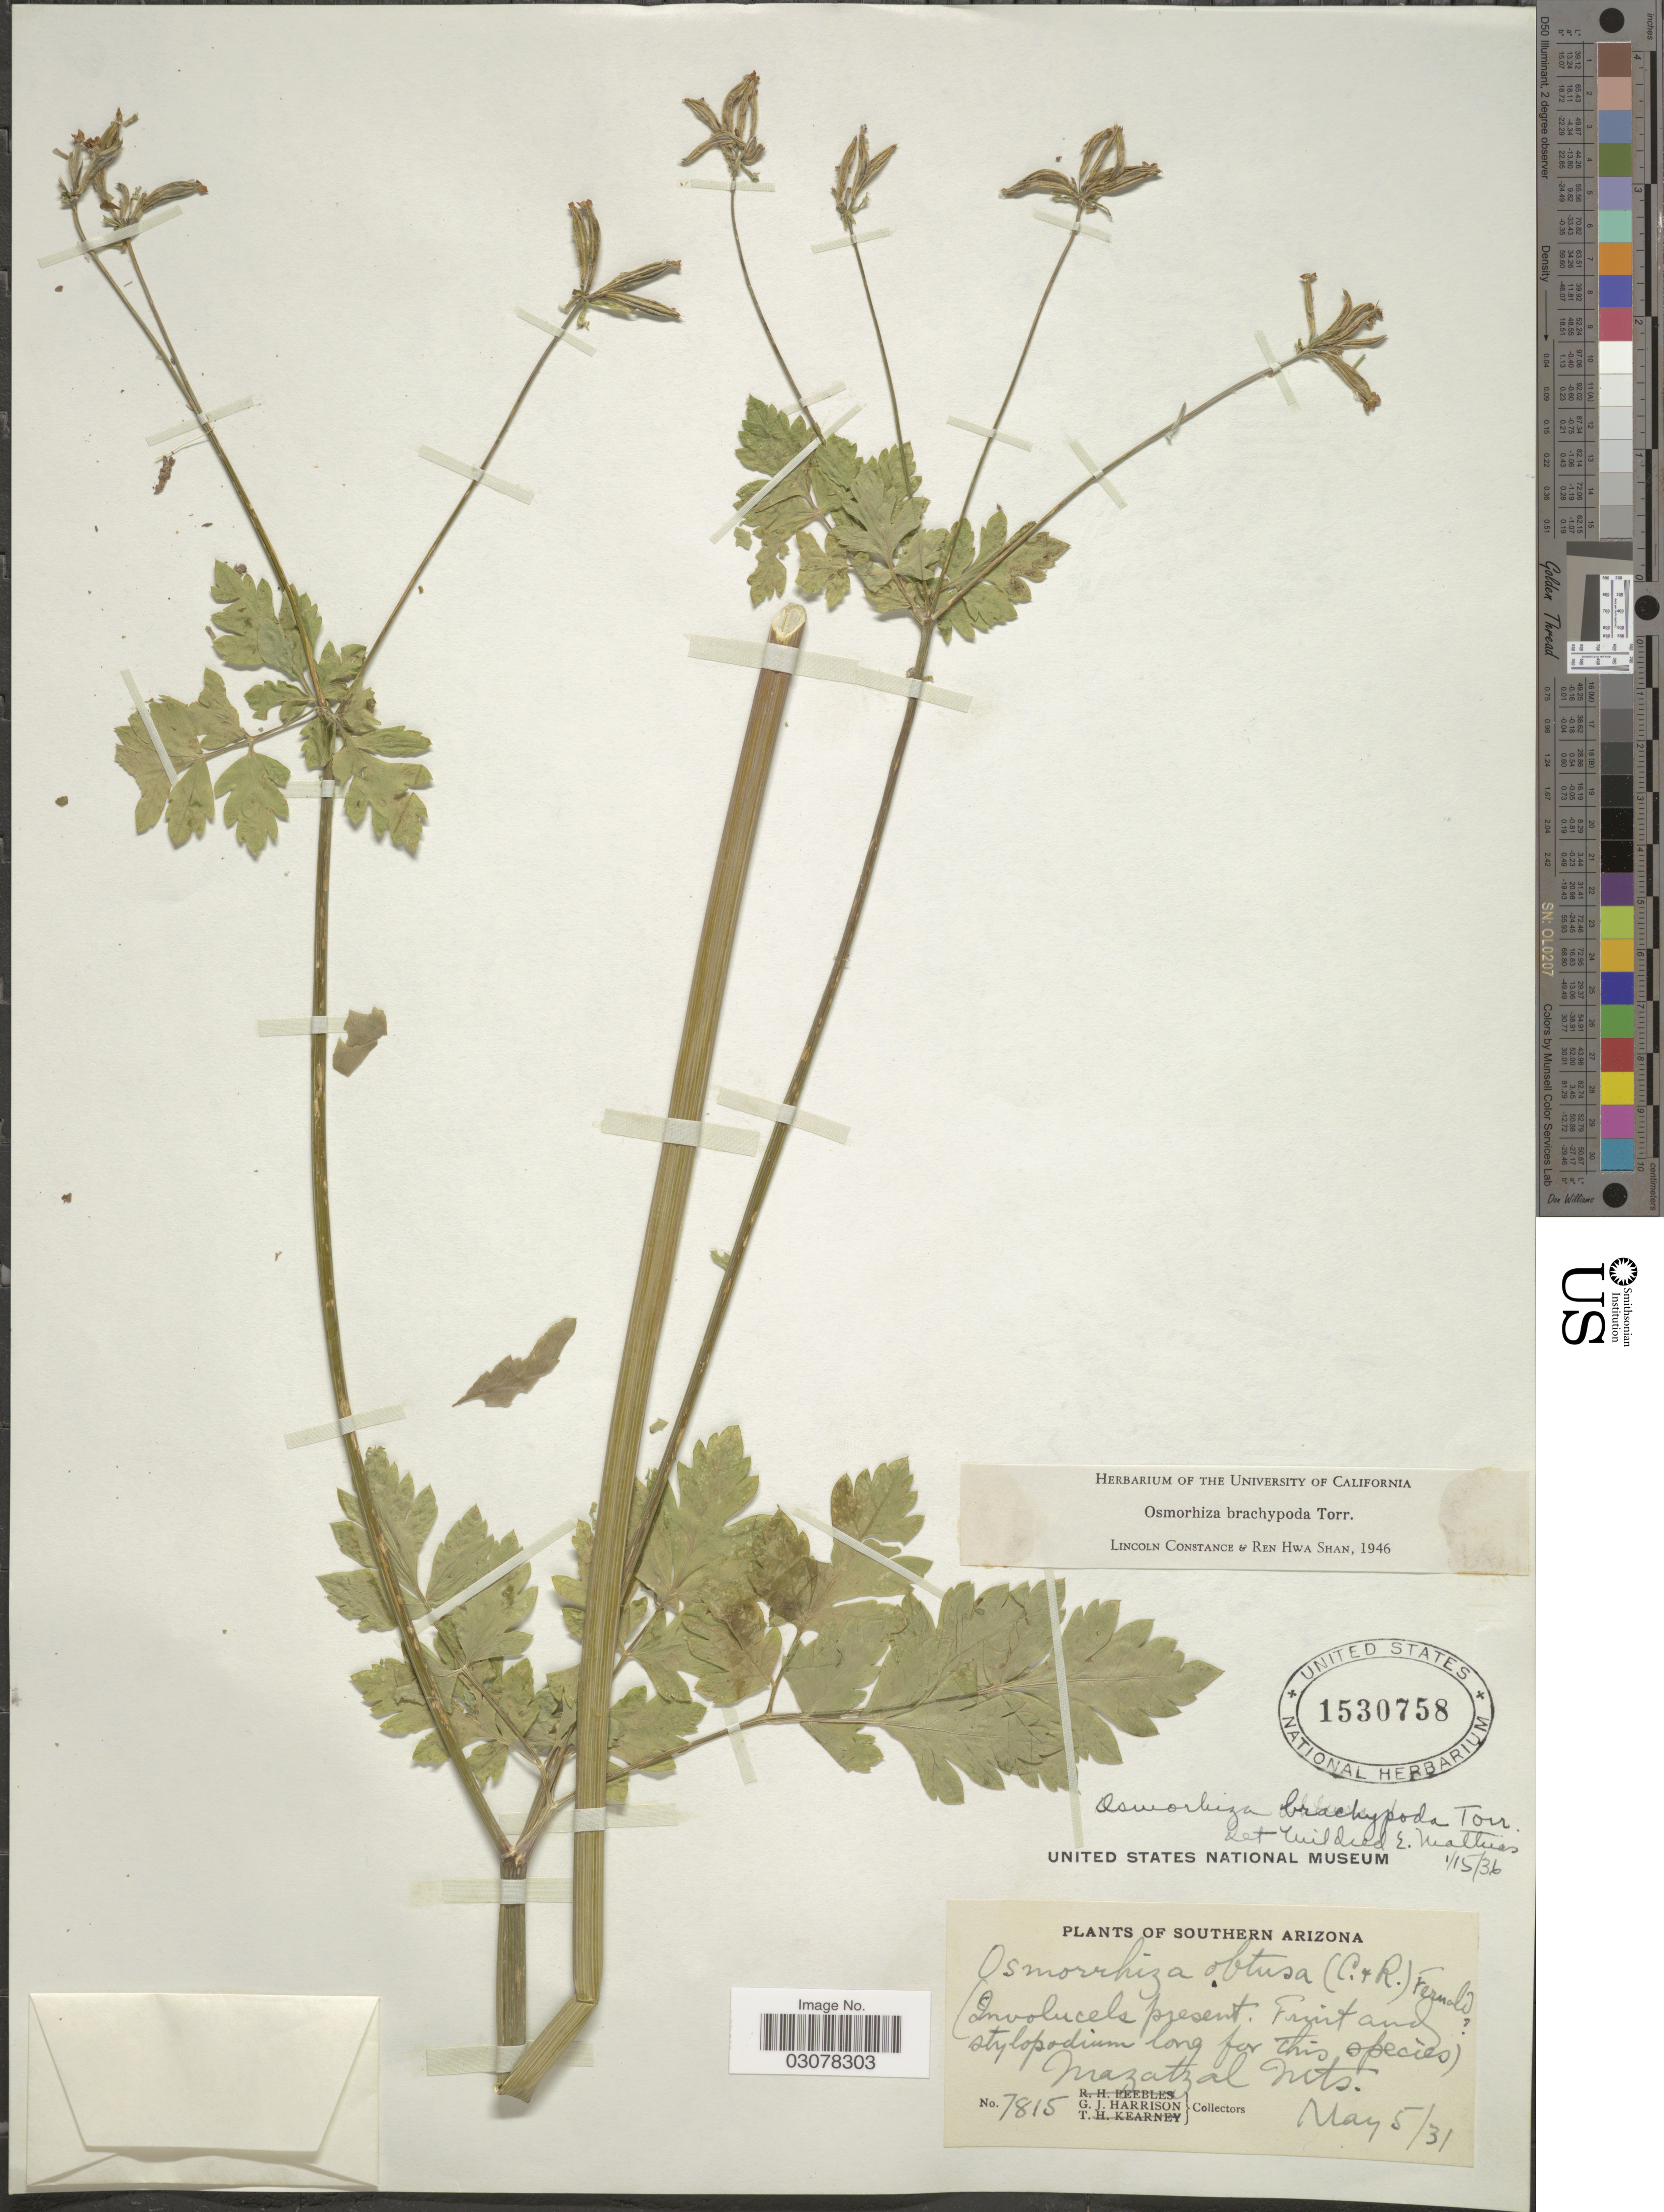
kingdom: Plantae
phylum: Tracheophyta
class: Magnoliopsida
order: Apiales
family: Apiaceae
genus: Osmorhiza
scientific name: Osmorhiza brachypoda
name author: Torr. ex Durand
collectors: G. J. Harrison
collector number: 7815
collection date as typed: Transcribed d/m/y: 5/5/31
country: United States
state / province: Arizona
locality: Southern Arizona. Mazatzal Mts.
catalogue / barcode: US 1530758